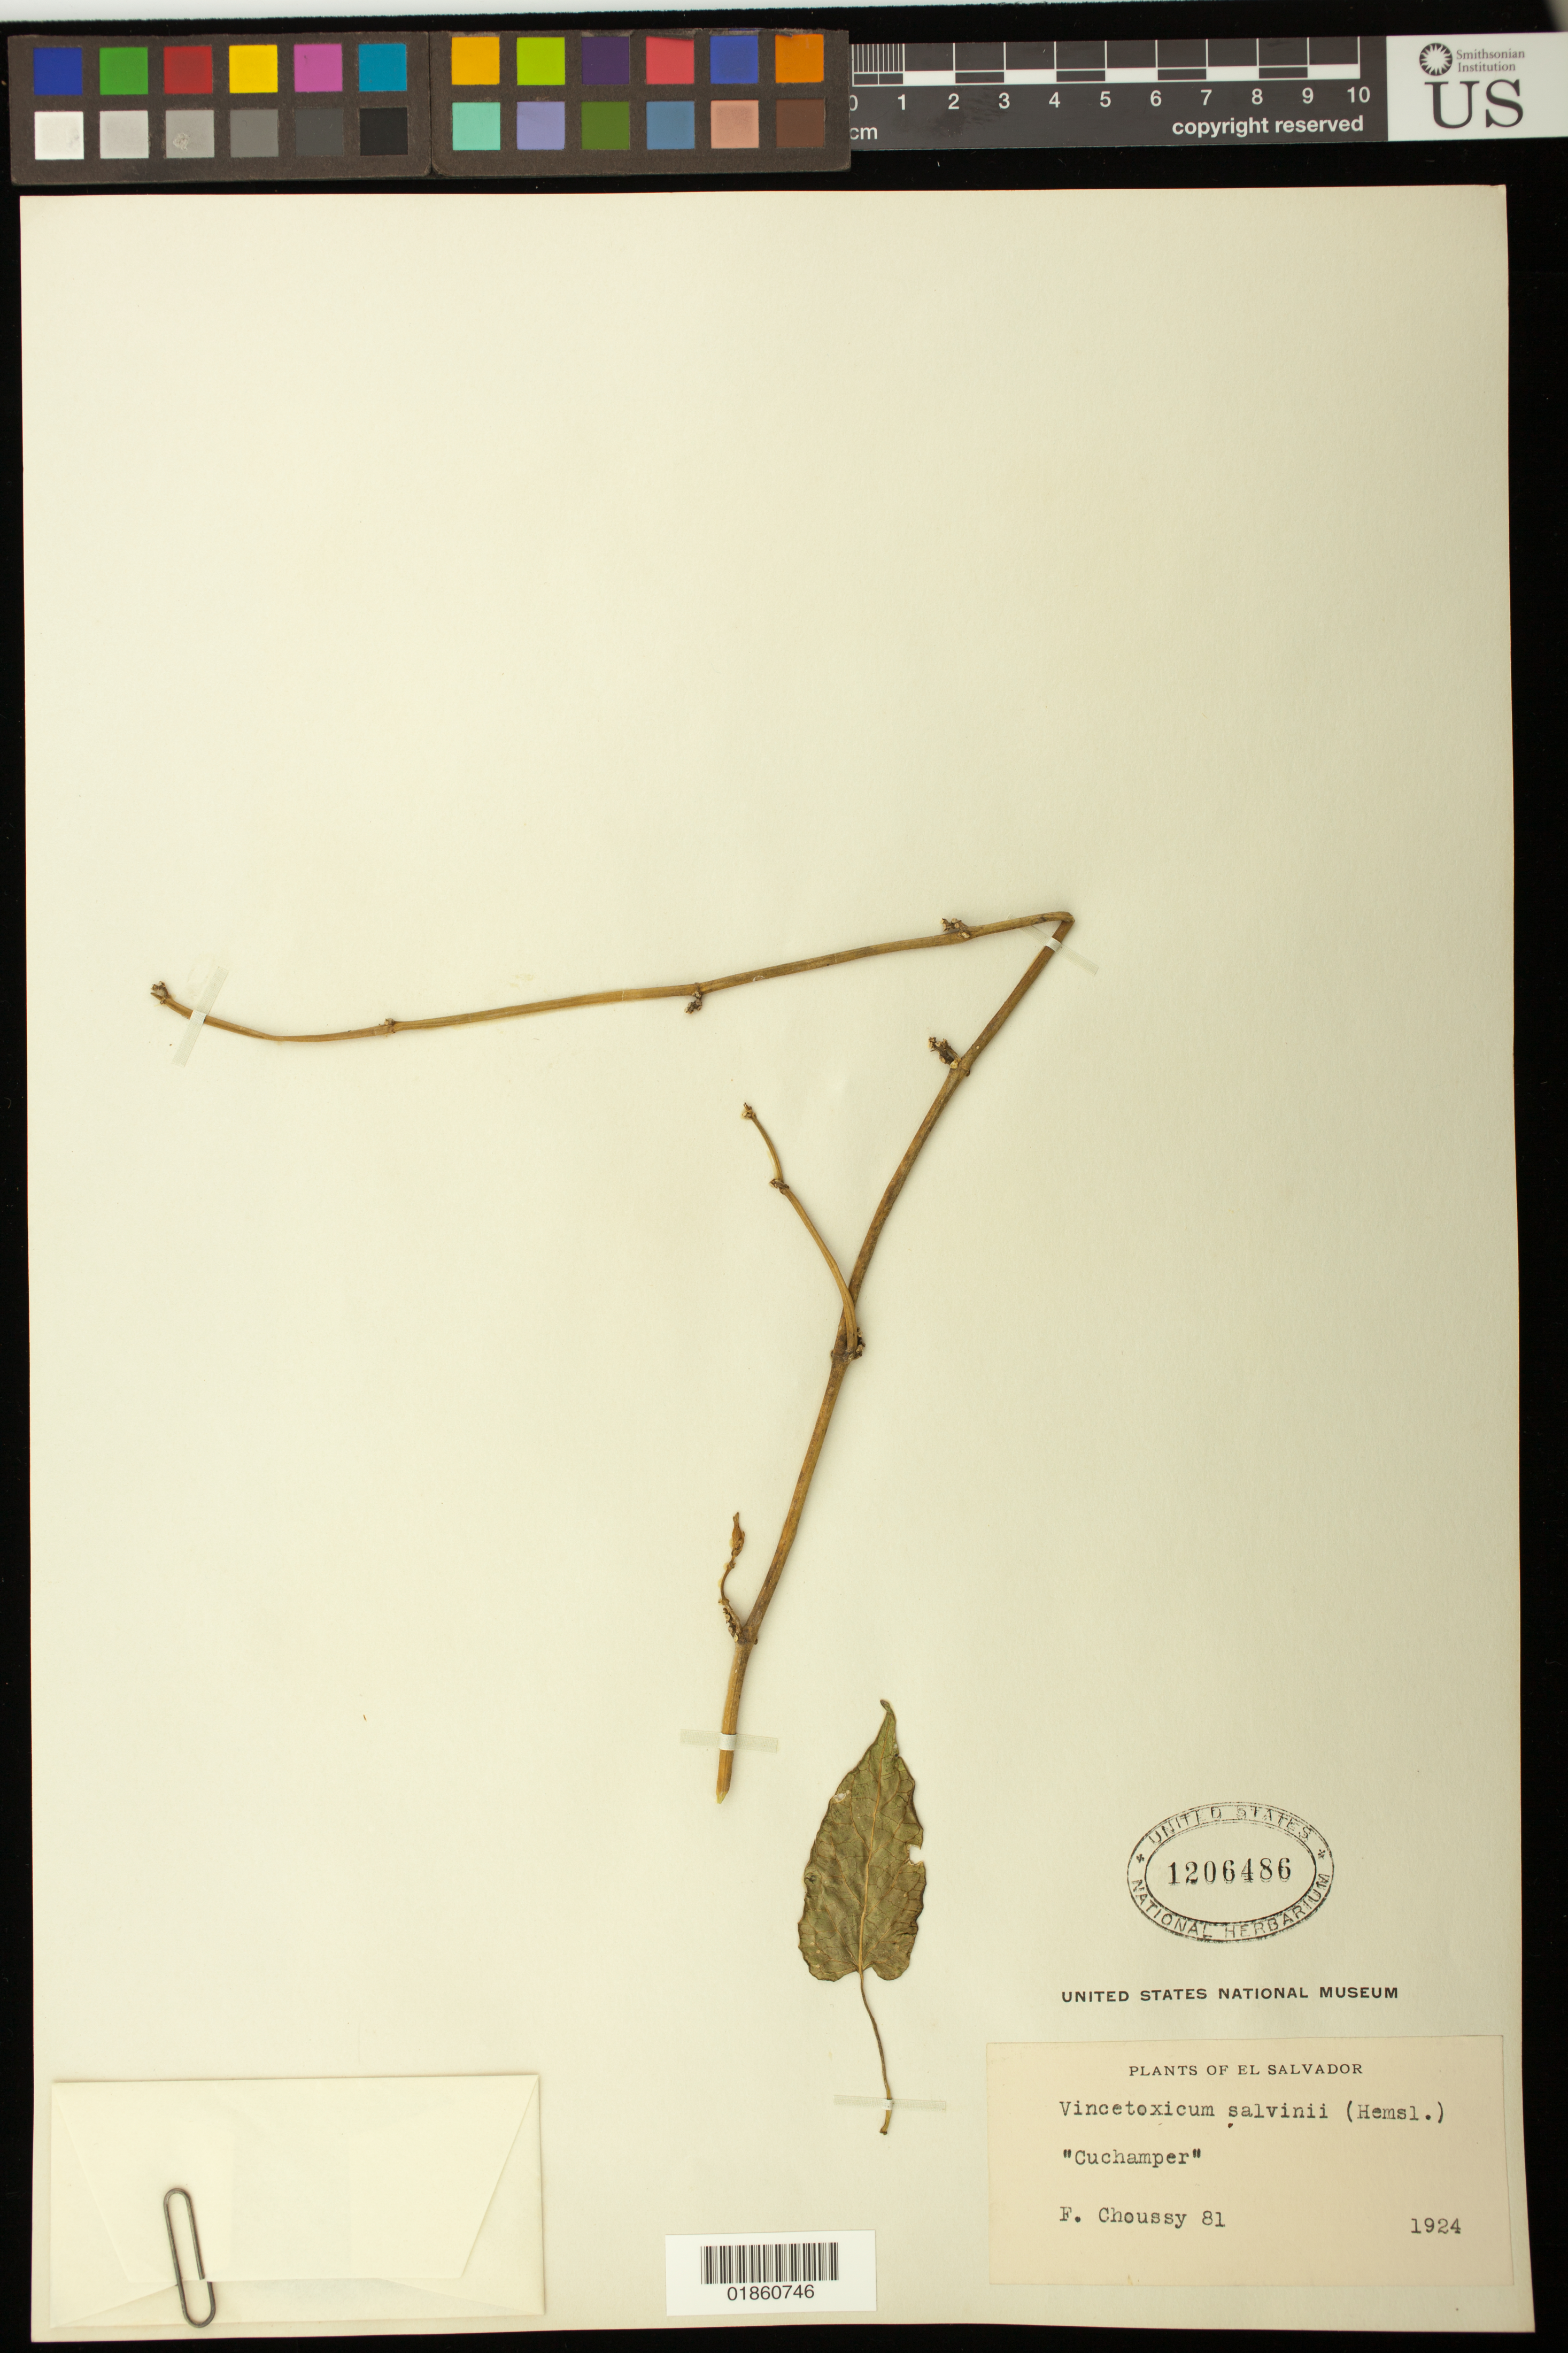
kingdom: Plantae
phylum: Tracheophyta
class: Magnoliopsida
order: Gentianales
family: Apocynaceae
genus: Gonolobus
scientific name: Gonolobus salvinii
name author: Hemsl.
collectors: F. Choussy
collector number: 81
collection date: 1924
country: El Salvador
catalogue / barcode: US 1206486